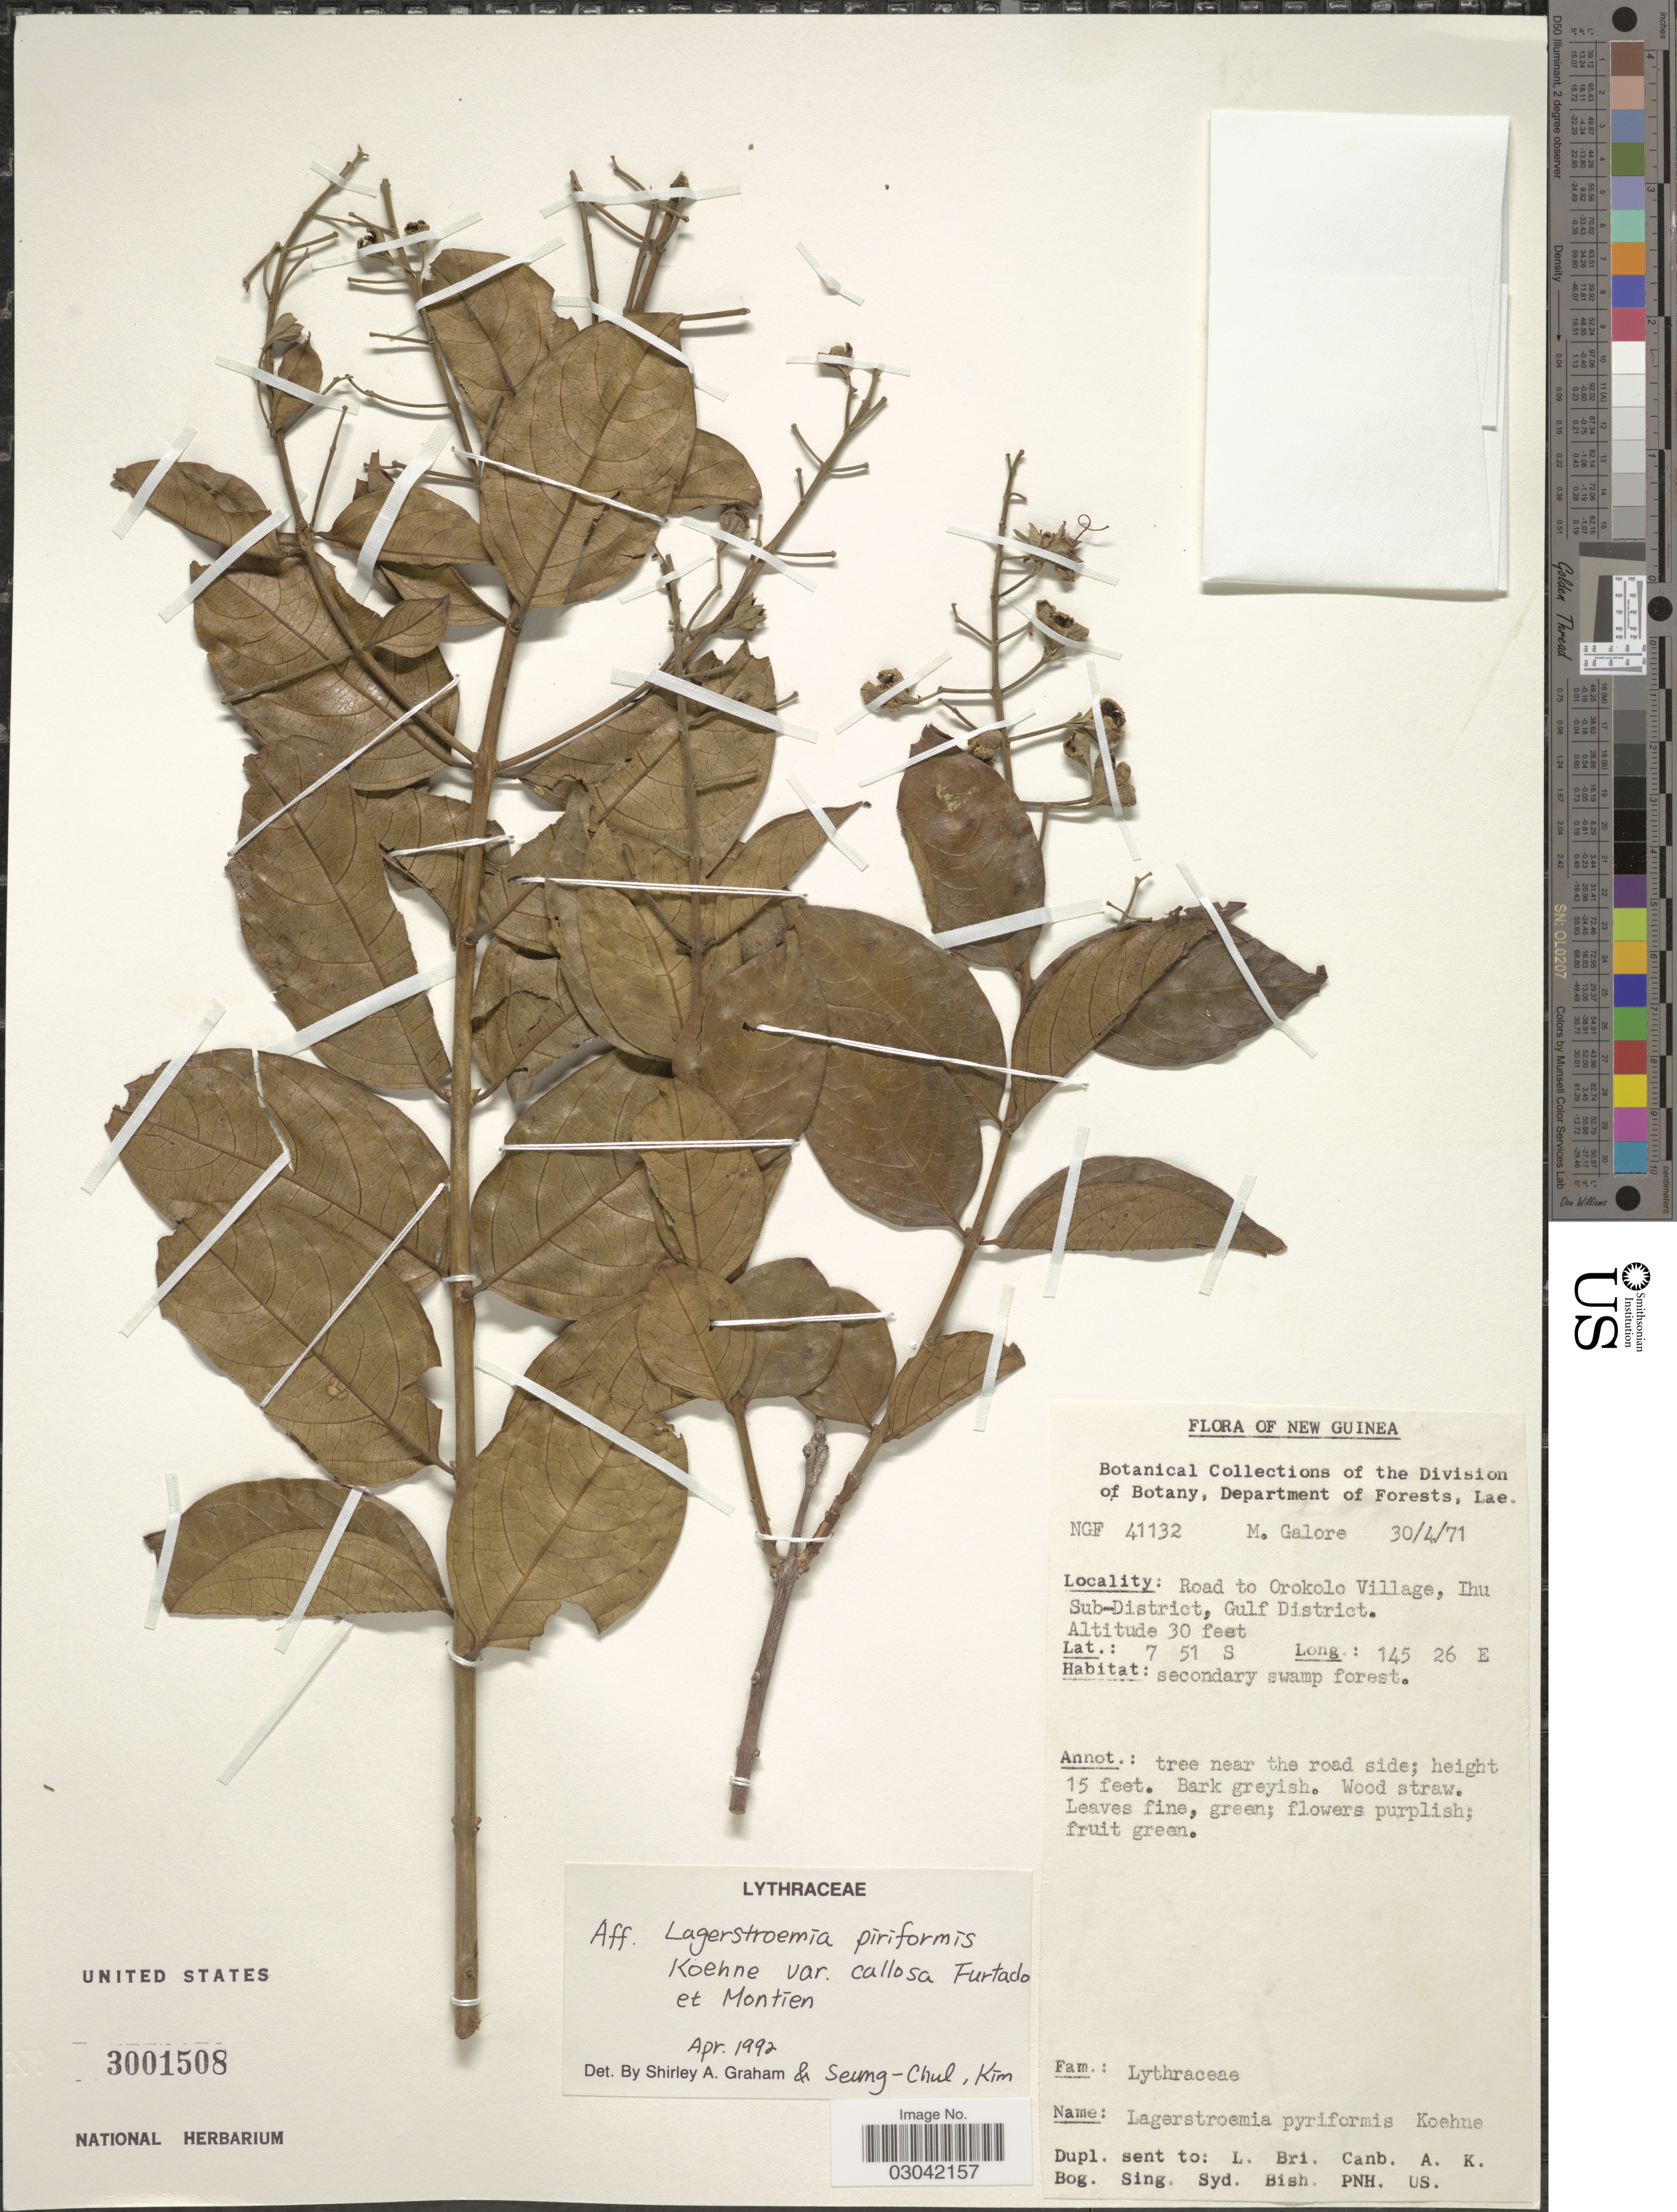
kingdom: Plantae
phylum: Tracheophyta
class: Magnoliopsida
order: Myrtales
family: Lythraceae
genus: Lagerstroemia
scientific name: Lagerstroemia piriformis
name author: Koehne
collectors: M. Galore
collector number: NGF 41132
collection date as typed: Transcribed d/m/y: 30/4/71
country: Papua New Guinea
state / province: Gulf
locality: New Guinea. Road to Orokolo Village, Ihu Sub-District.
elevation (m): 9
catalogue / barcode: US 3001508